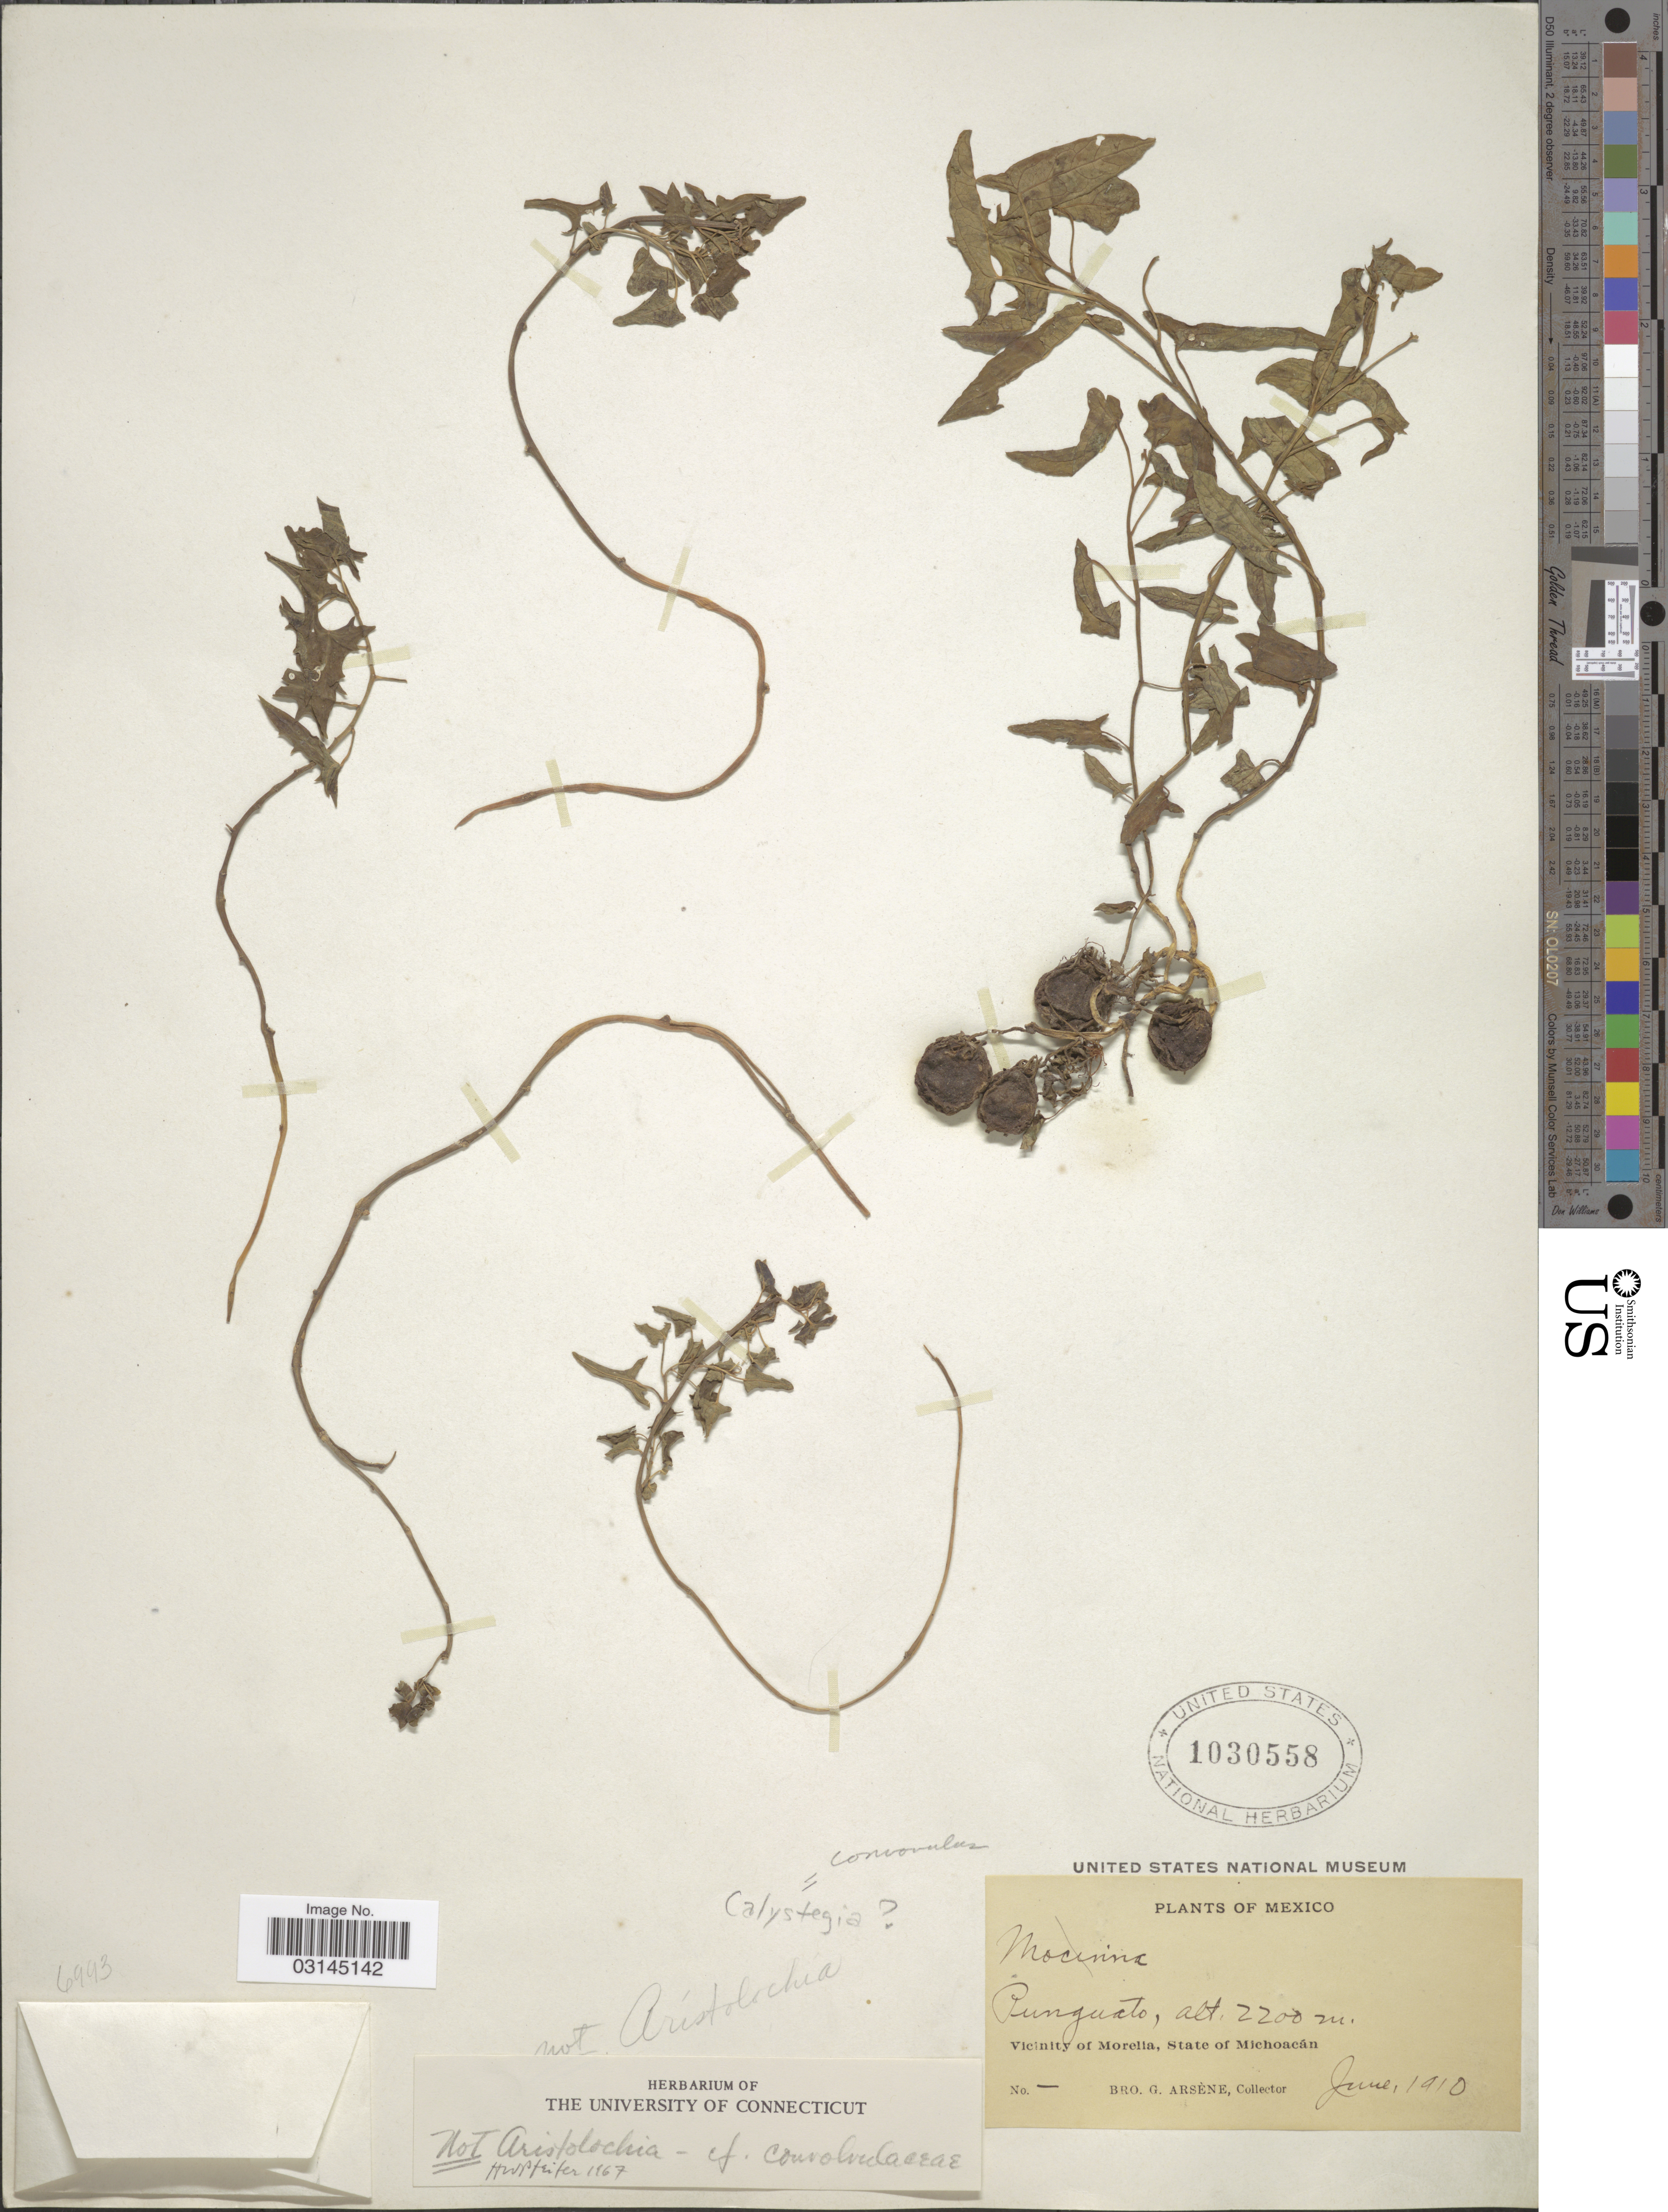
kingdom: Plantae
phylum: Tracheophyta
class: Magnoliopsida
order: Solanales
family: Convolvulaceae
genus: Convolvulus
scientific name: Convolvulus sp.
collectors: Bro. G. Arsène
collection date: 1910-06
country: Mexico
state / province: Michoacán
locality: Punguato. Vicinity of Morelia, State of Michoacán.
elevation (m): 2200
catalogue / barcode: US 1030558